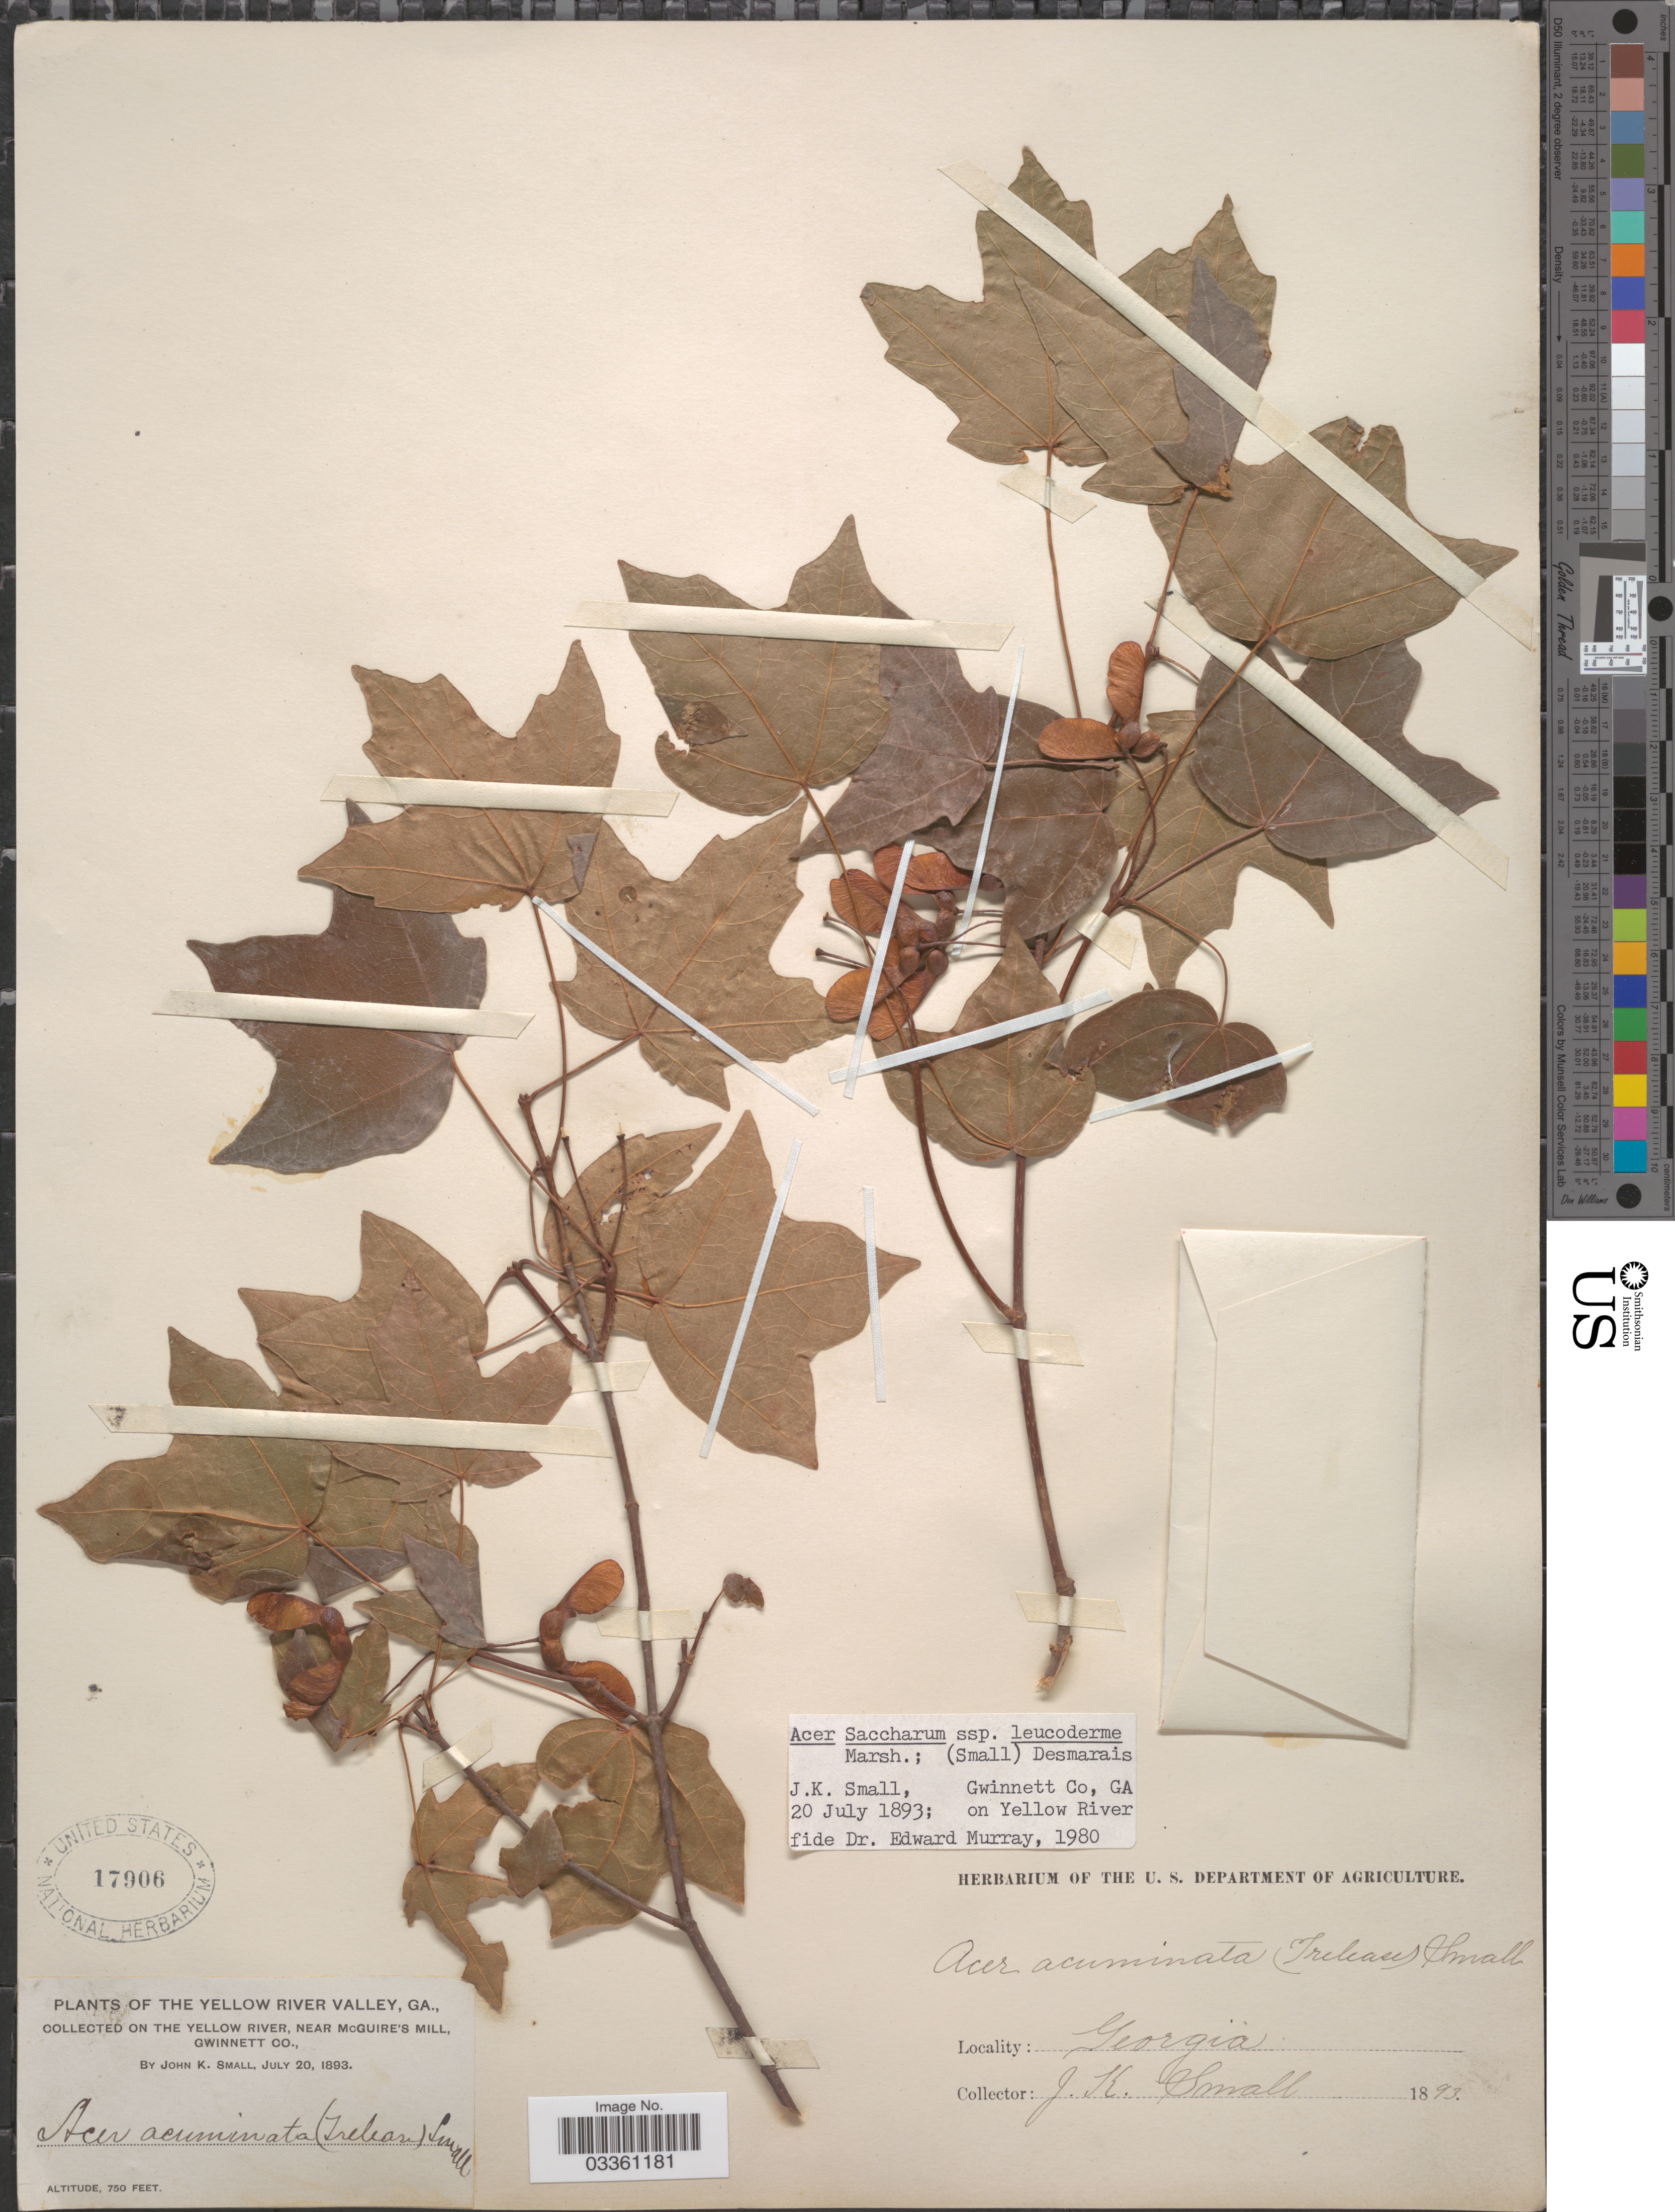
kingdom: Plantae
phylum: Tracheophyta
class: Magnoliopsida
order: Sapindales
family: Sapindaceae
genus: Acer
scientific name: Acer saccharum subsp. leucoderme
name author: (Small) Desmarais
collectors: J. K. Small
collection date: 1893-07-20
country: United States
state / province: Georgia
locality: The Yellow River Valley. On the Yellow river, near McGuire's Mill, Gwinnett Co.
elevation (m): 229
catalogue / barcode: US 17906